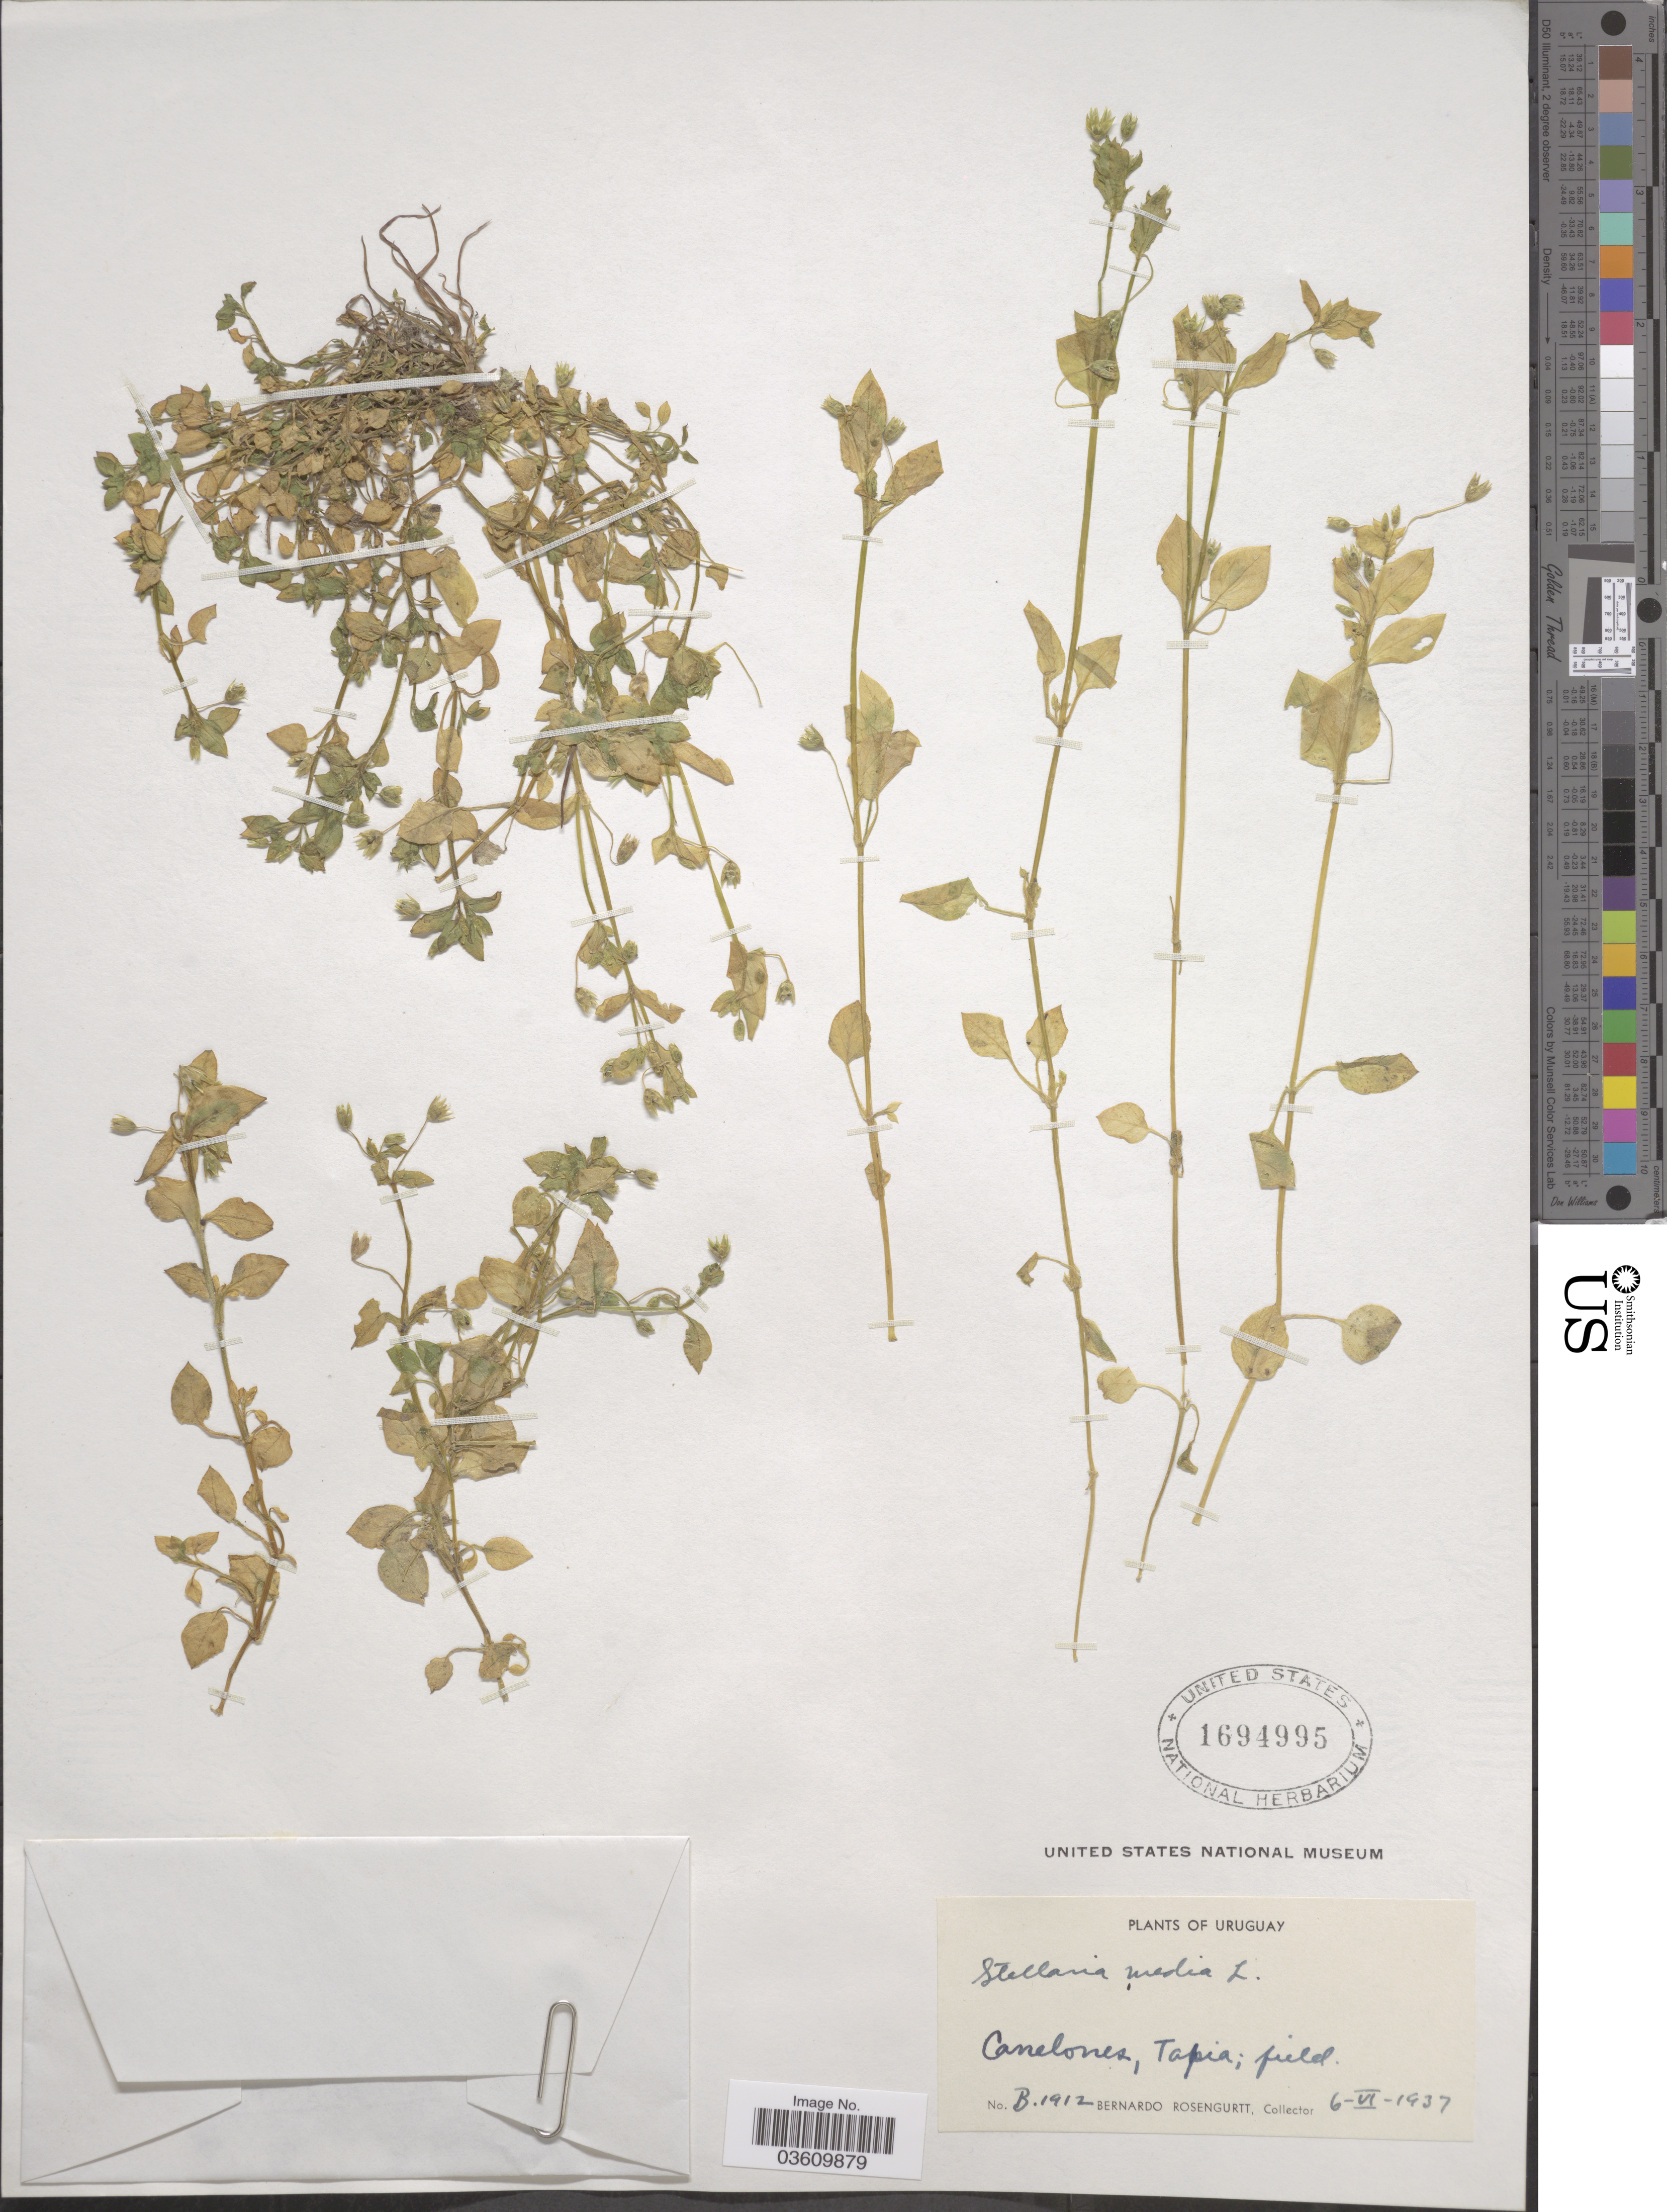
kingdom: Plantae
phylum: Tracheophyta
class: Magnoliopsida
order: Caryophyllales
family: Caryophyllaceae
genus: Stellaria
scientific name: Stellaria media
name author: (L.) Vill.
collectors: B. Rosengurtt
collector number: B.1912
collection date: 1937-06-06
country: Uruguay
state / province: Canelones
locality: Tapia.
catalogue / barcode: US 1694995